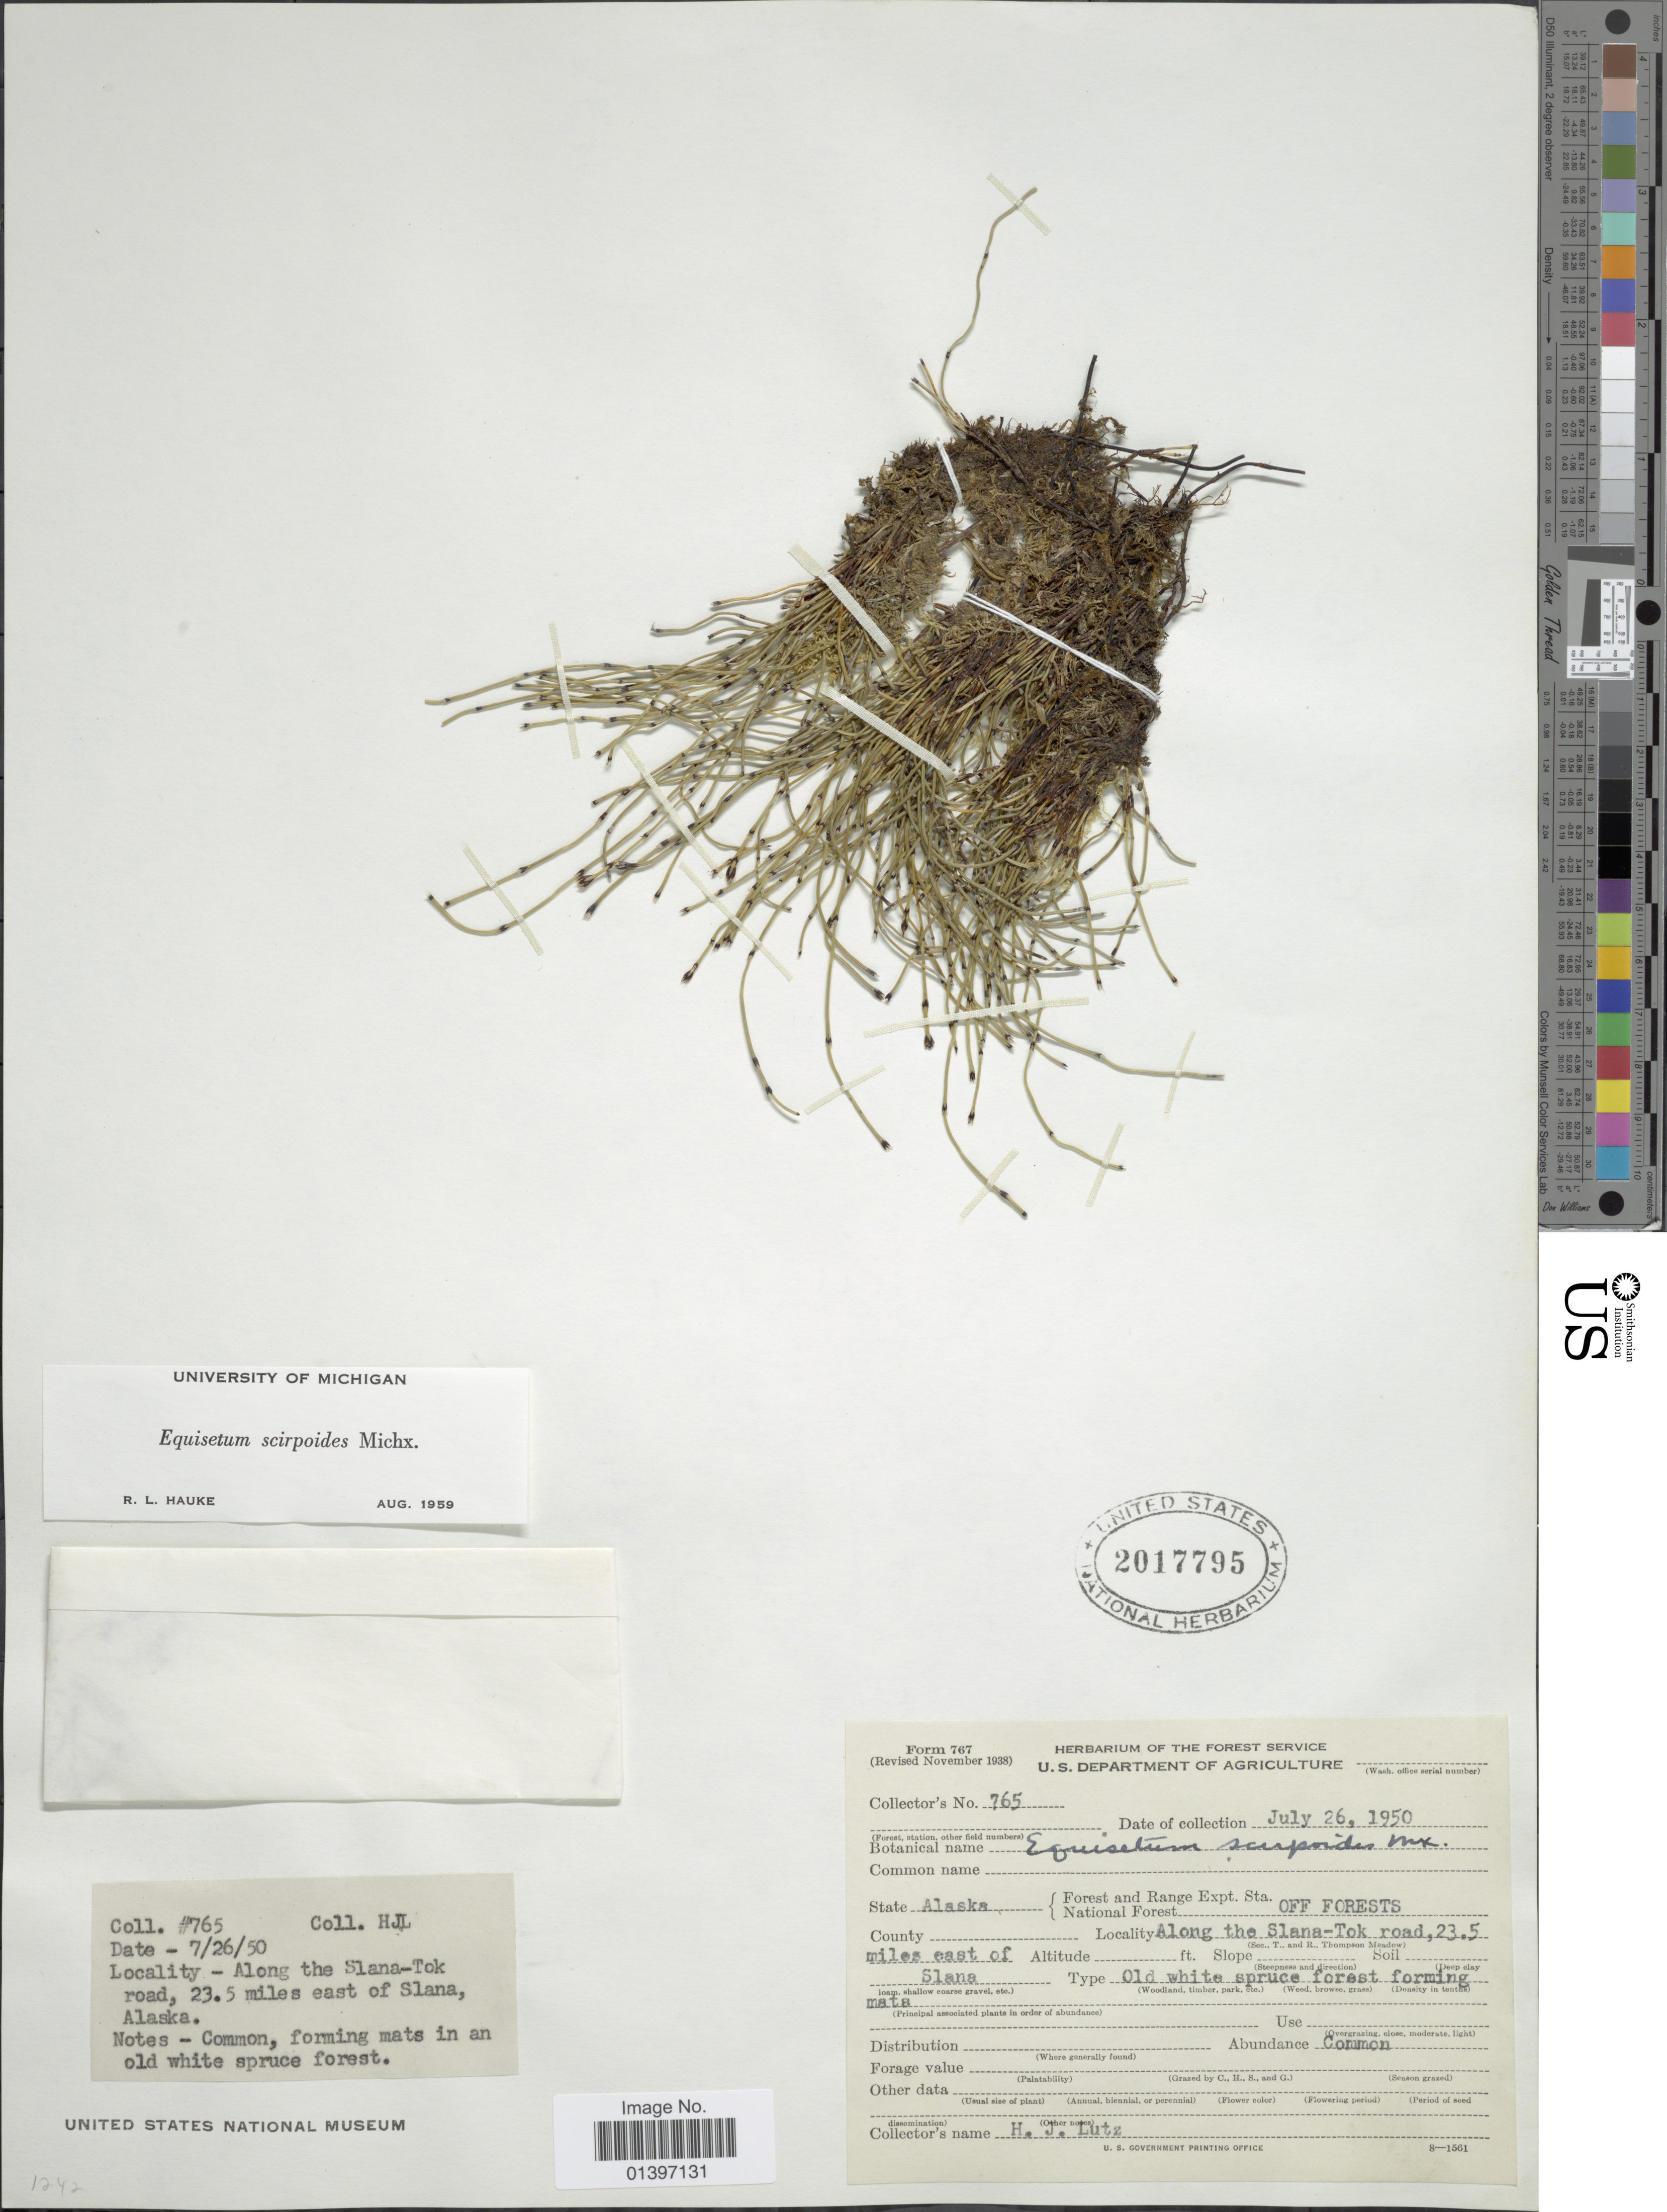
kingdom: Plantae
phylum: Tracheophyta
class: Polypodiopsida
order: Equisetales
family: Equisetaceae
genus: Equisetum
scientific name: Equisetum scirpoides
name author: Michx.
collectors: H. J. Lutz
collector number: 765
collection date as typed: Transcribed d/m/y: 26/7/50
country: United States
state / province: Alaska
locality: Along the Slana-Tok road, 23.5 miles east of Slana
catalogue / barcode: US 2017795